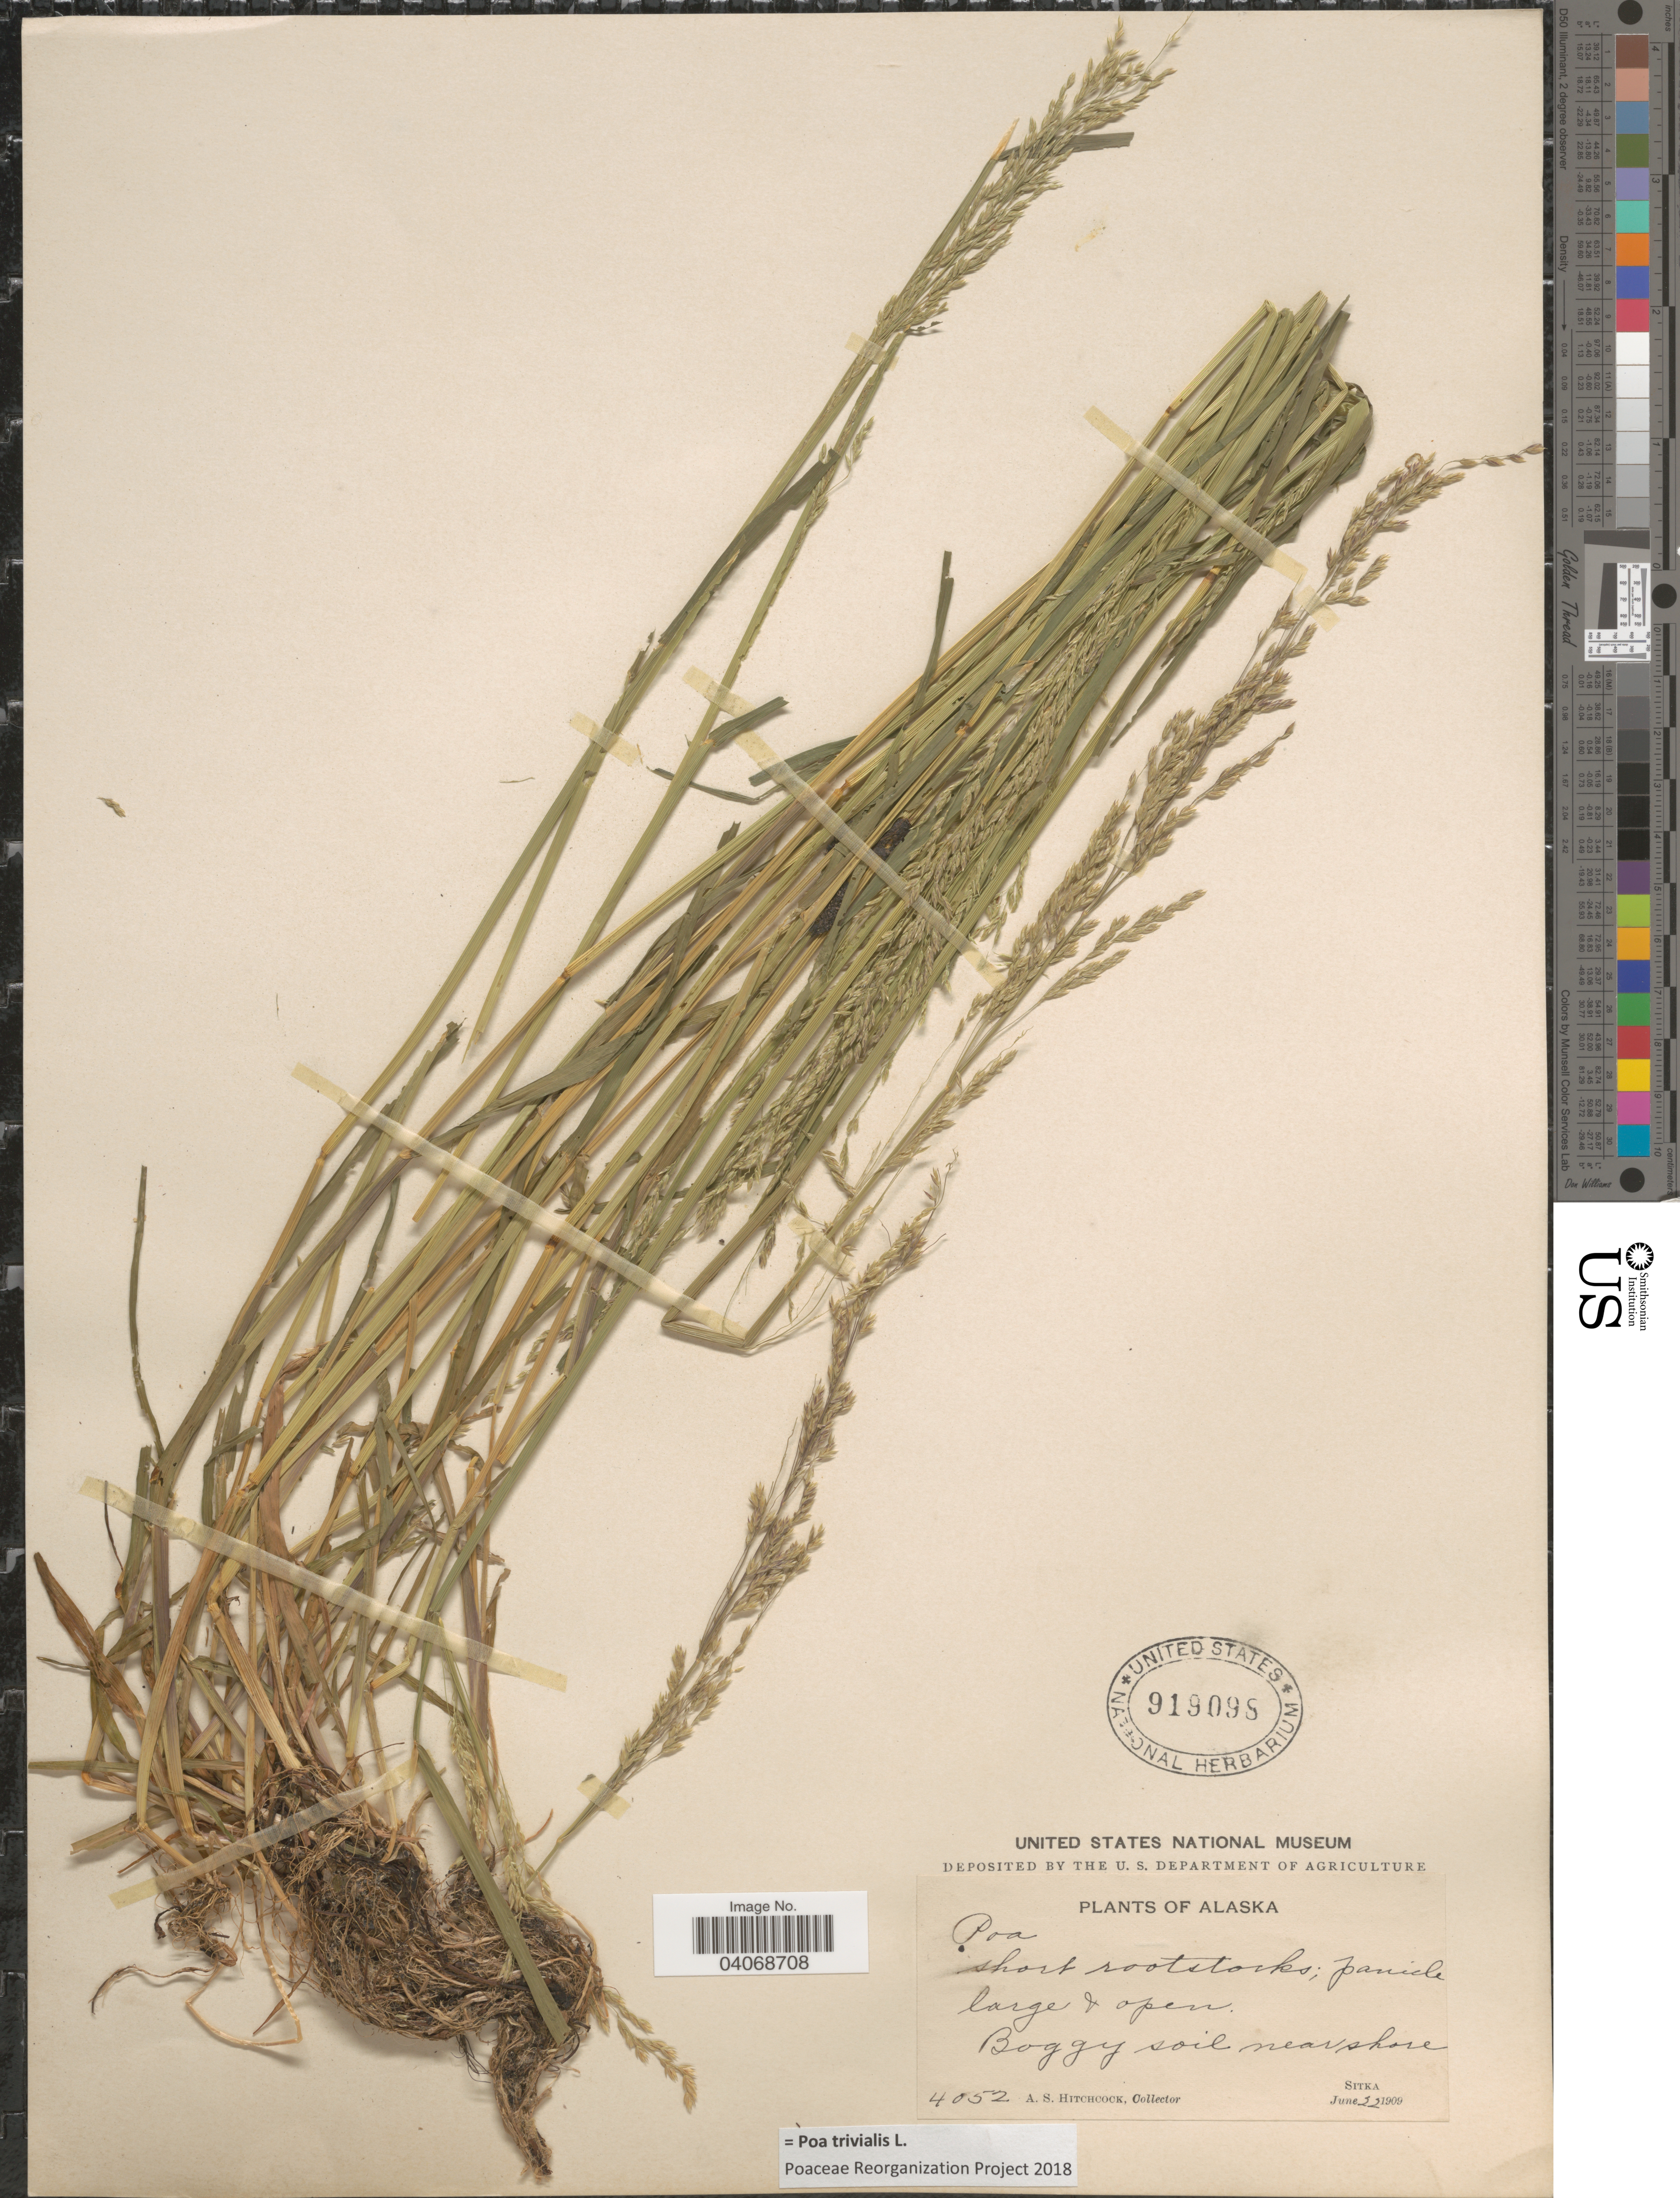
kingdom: Plantae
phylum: Tracheophyta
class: Liliopsida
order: Poales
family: Poaceae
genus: Poa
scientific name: Poa trivialis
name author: L.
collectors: A. S. Hitchcock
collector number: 4052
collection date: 1909-06-22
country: United States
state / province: Alaska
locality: Short rootstocks; panicle large & open. Boggy soil near shore. Sitka.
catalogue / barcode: US 919098